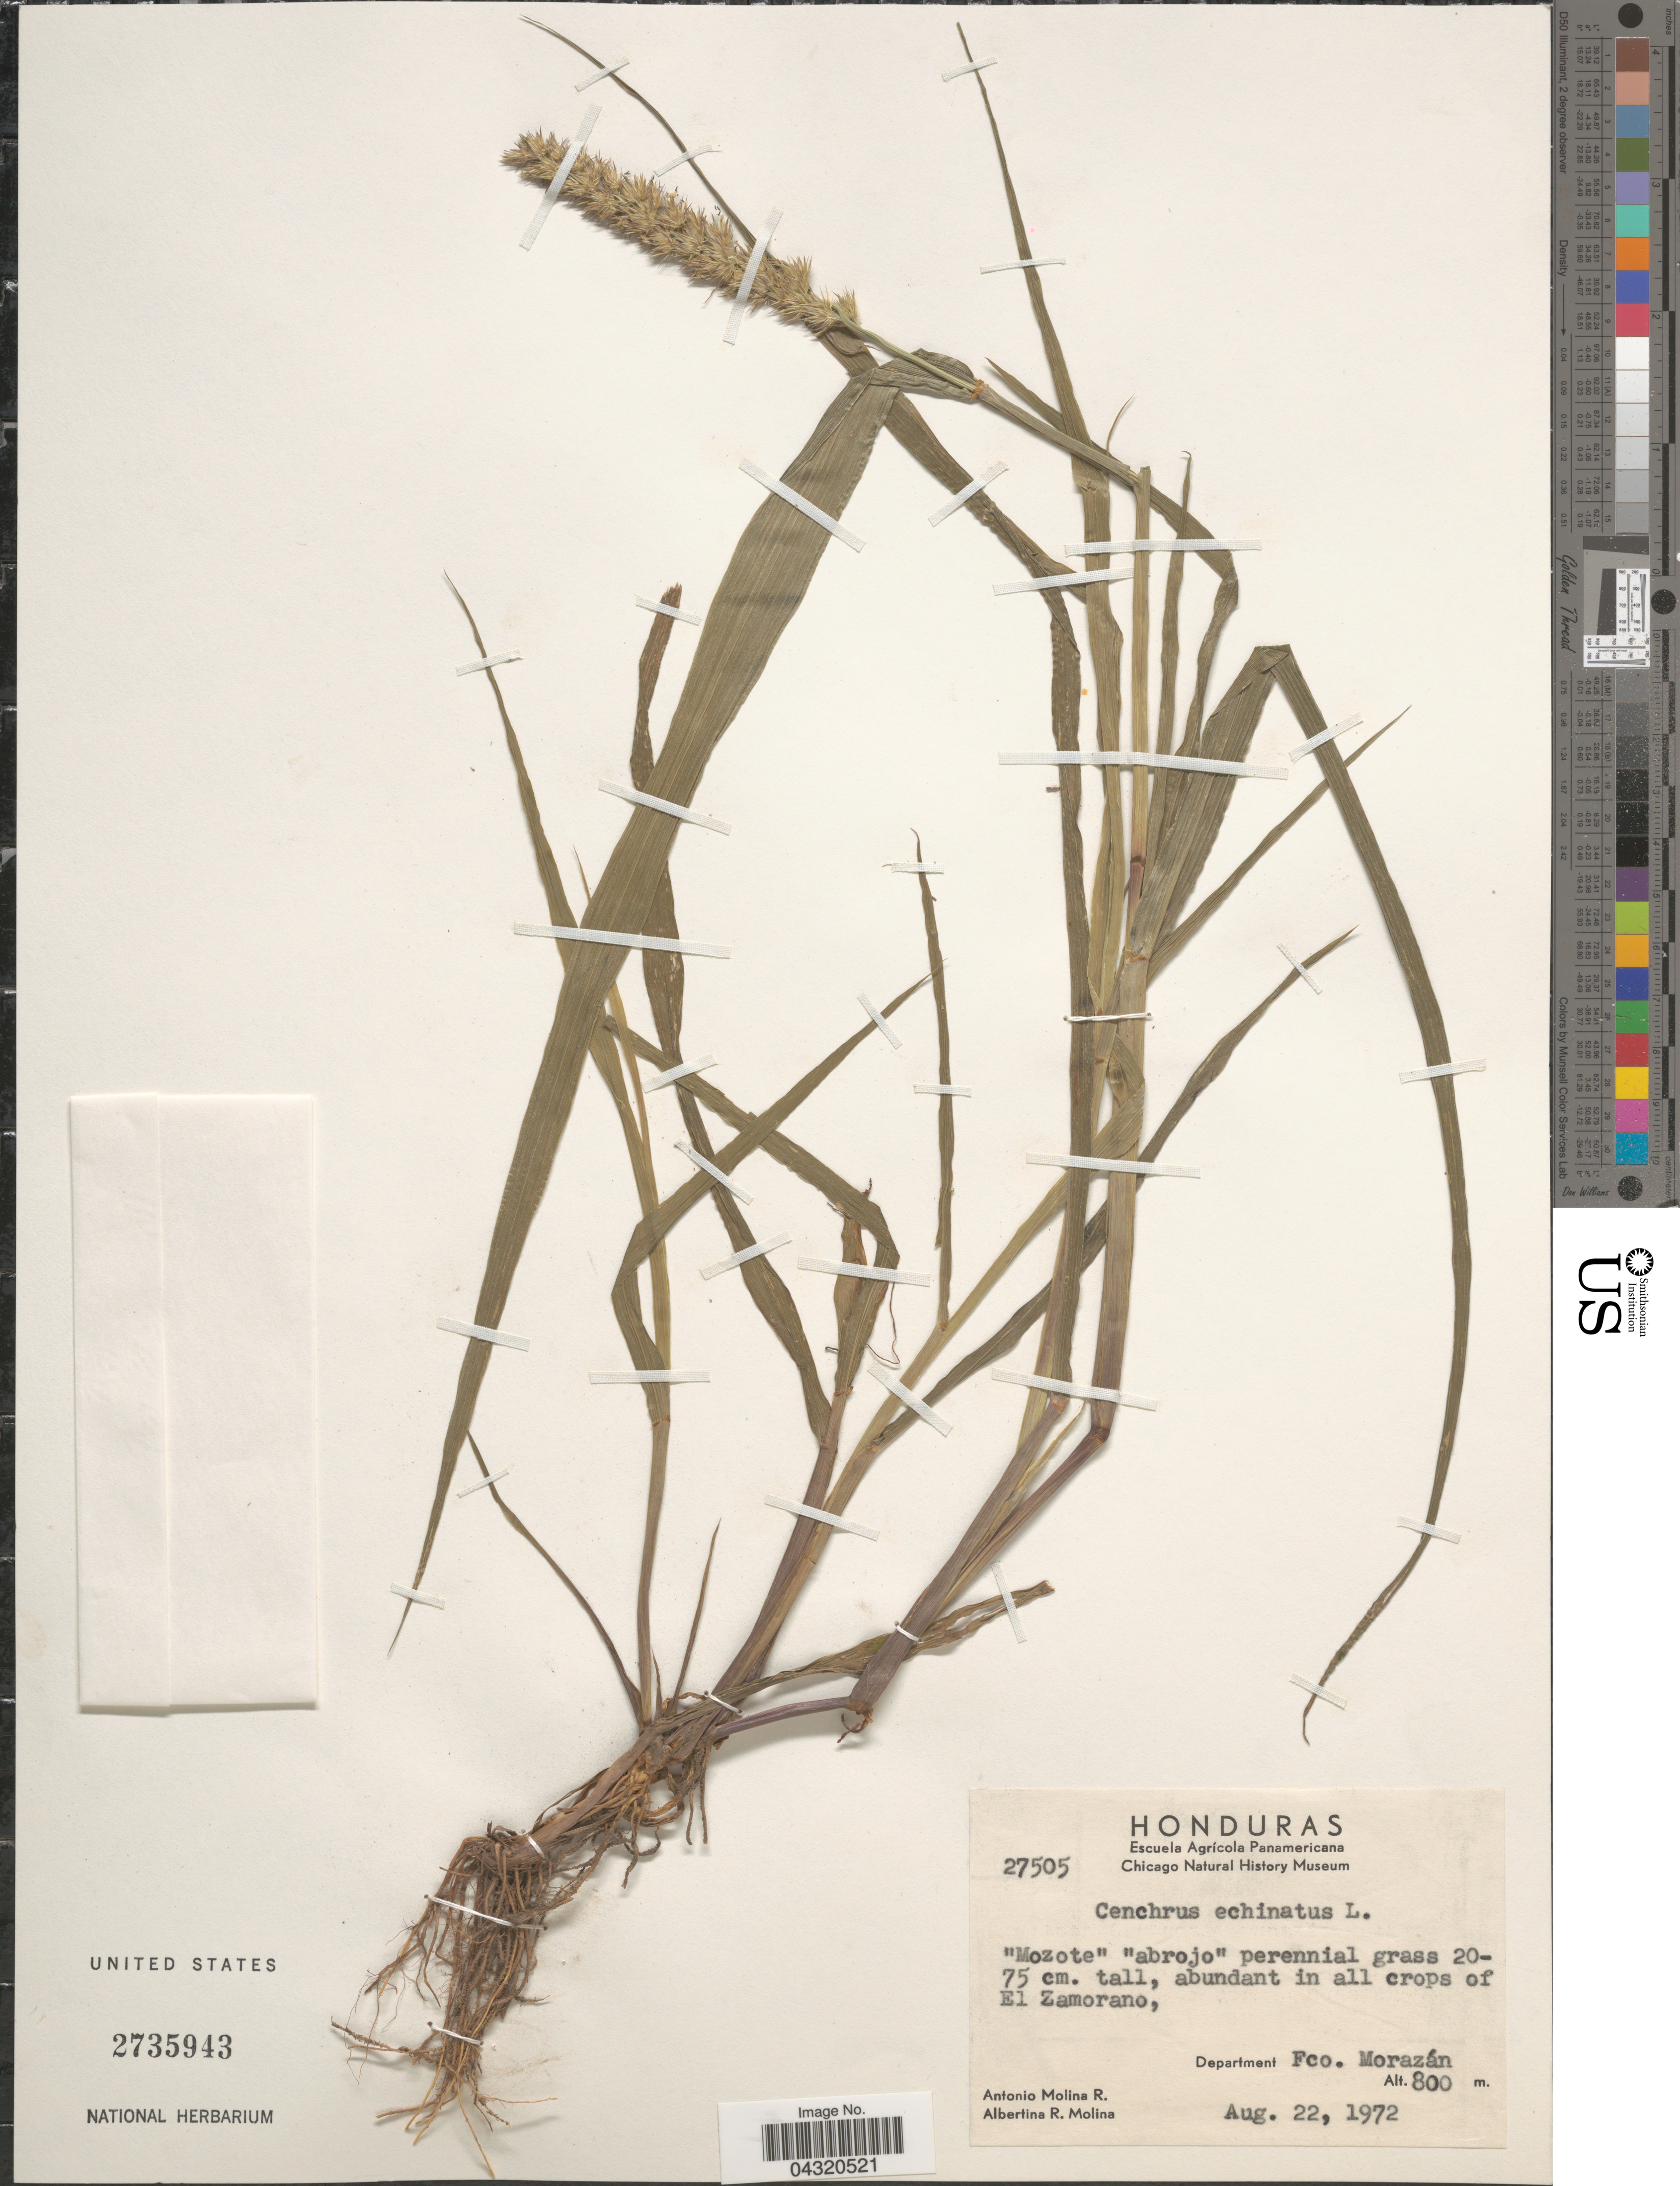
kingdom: Plantae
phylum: Tracheophyta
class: Liliopsida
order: Poales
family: Poaceae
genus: Cenchrus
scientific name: Cenchrus echinatus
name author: L.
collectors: A. Molina R. & A. R. Molina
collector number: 27505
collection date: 1972-08-22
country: Honduras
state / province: Fco. Morazán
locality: Abundant in all crops of El Zamorano, Department Fco. Morazán.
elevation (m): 800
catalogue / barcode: US 2735943